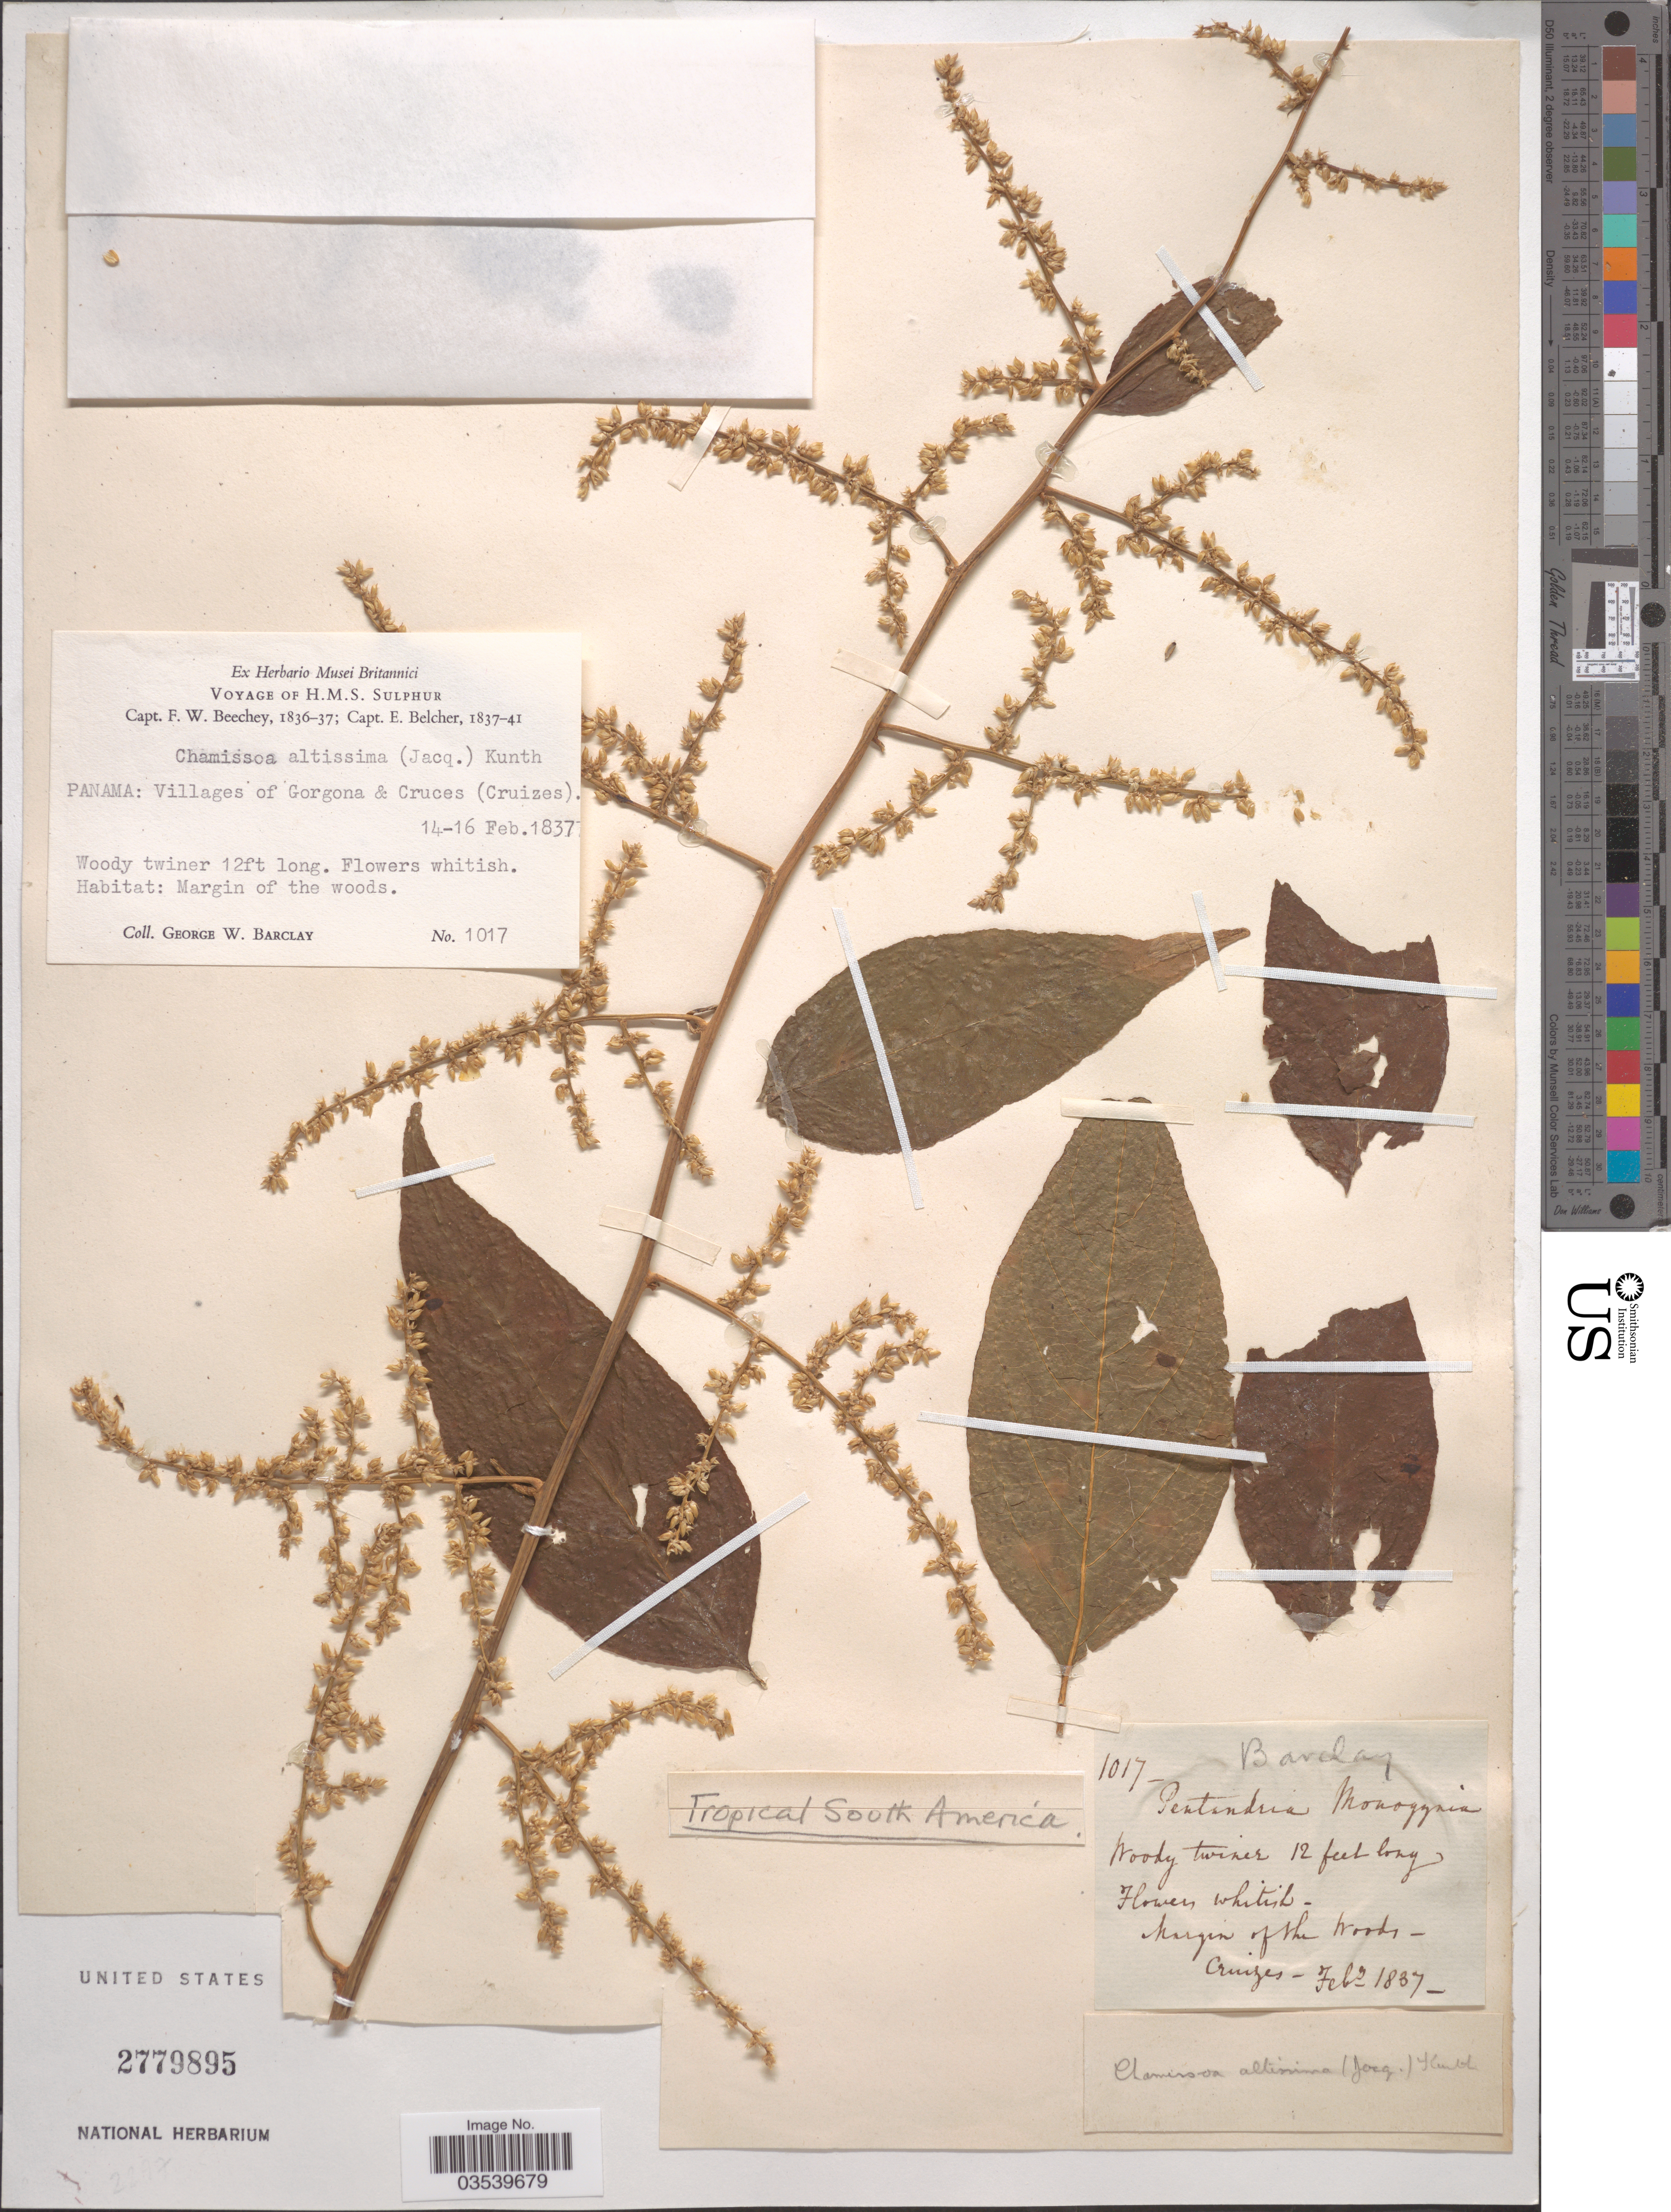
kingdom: Plantae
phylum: Tracheophyta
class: Magnoliopsida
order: Caryophyllales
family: Amaranthaceae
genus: Chamissoa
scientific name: Chamissoa altissima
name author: (Jacq.) Kunth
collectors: G. W. Barclay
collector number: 1017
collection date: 1837-02-14/1837-02-16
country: Panama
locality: Villages of Gorgona & Cruces (Cruizes). Tropical South America.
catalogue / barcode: US 2779895